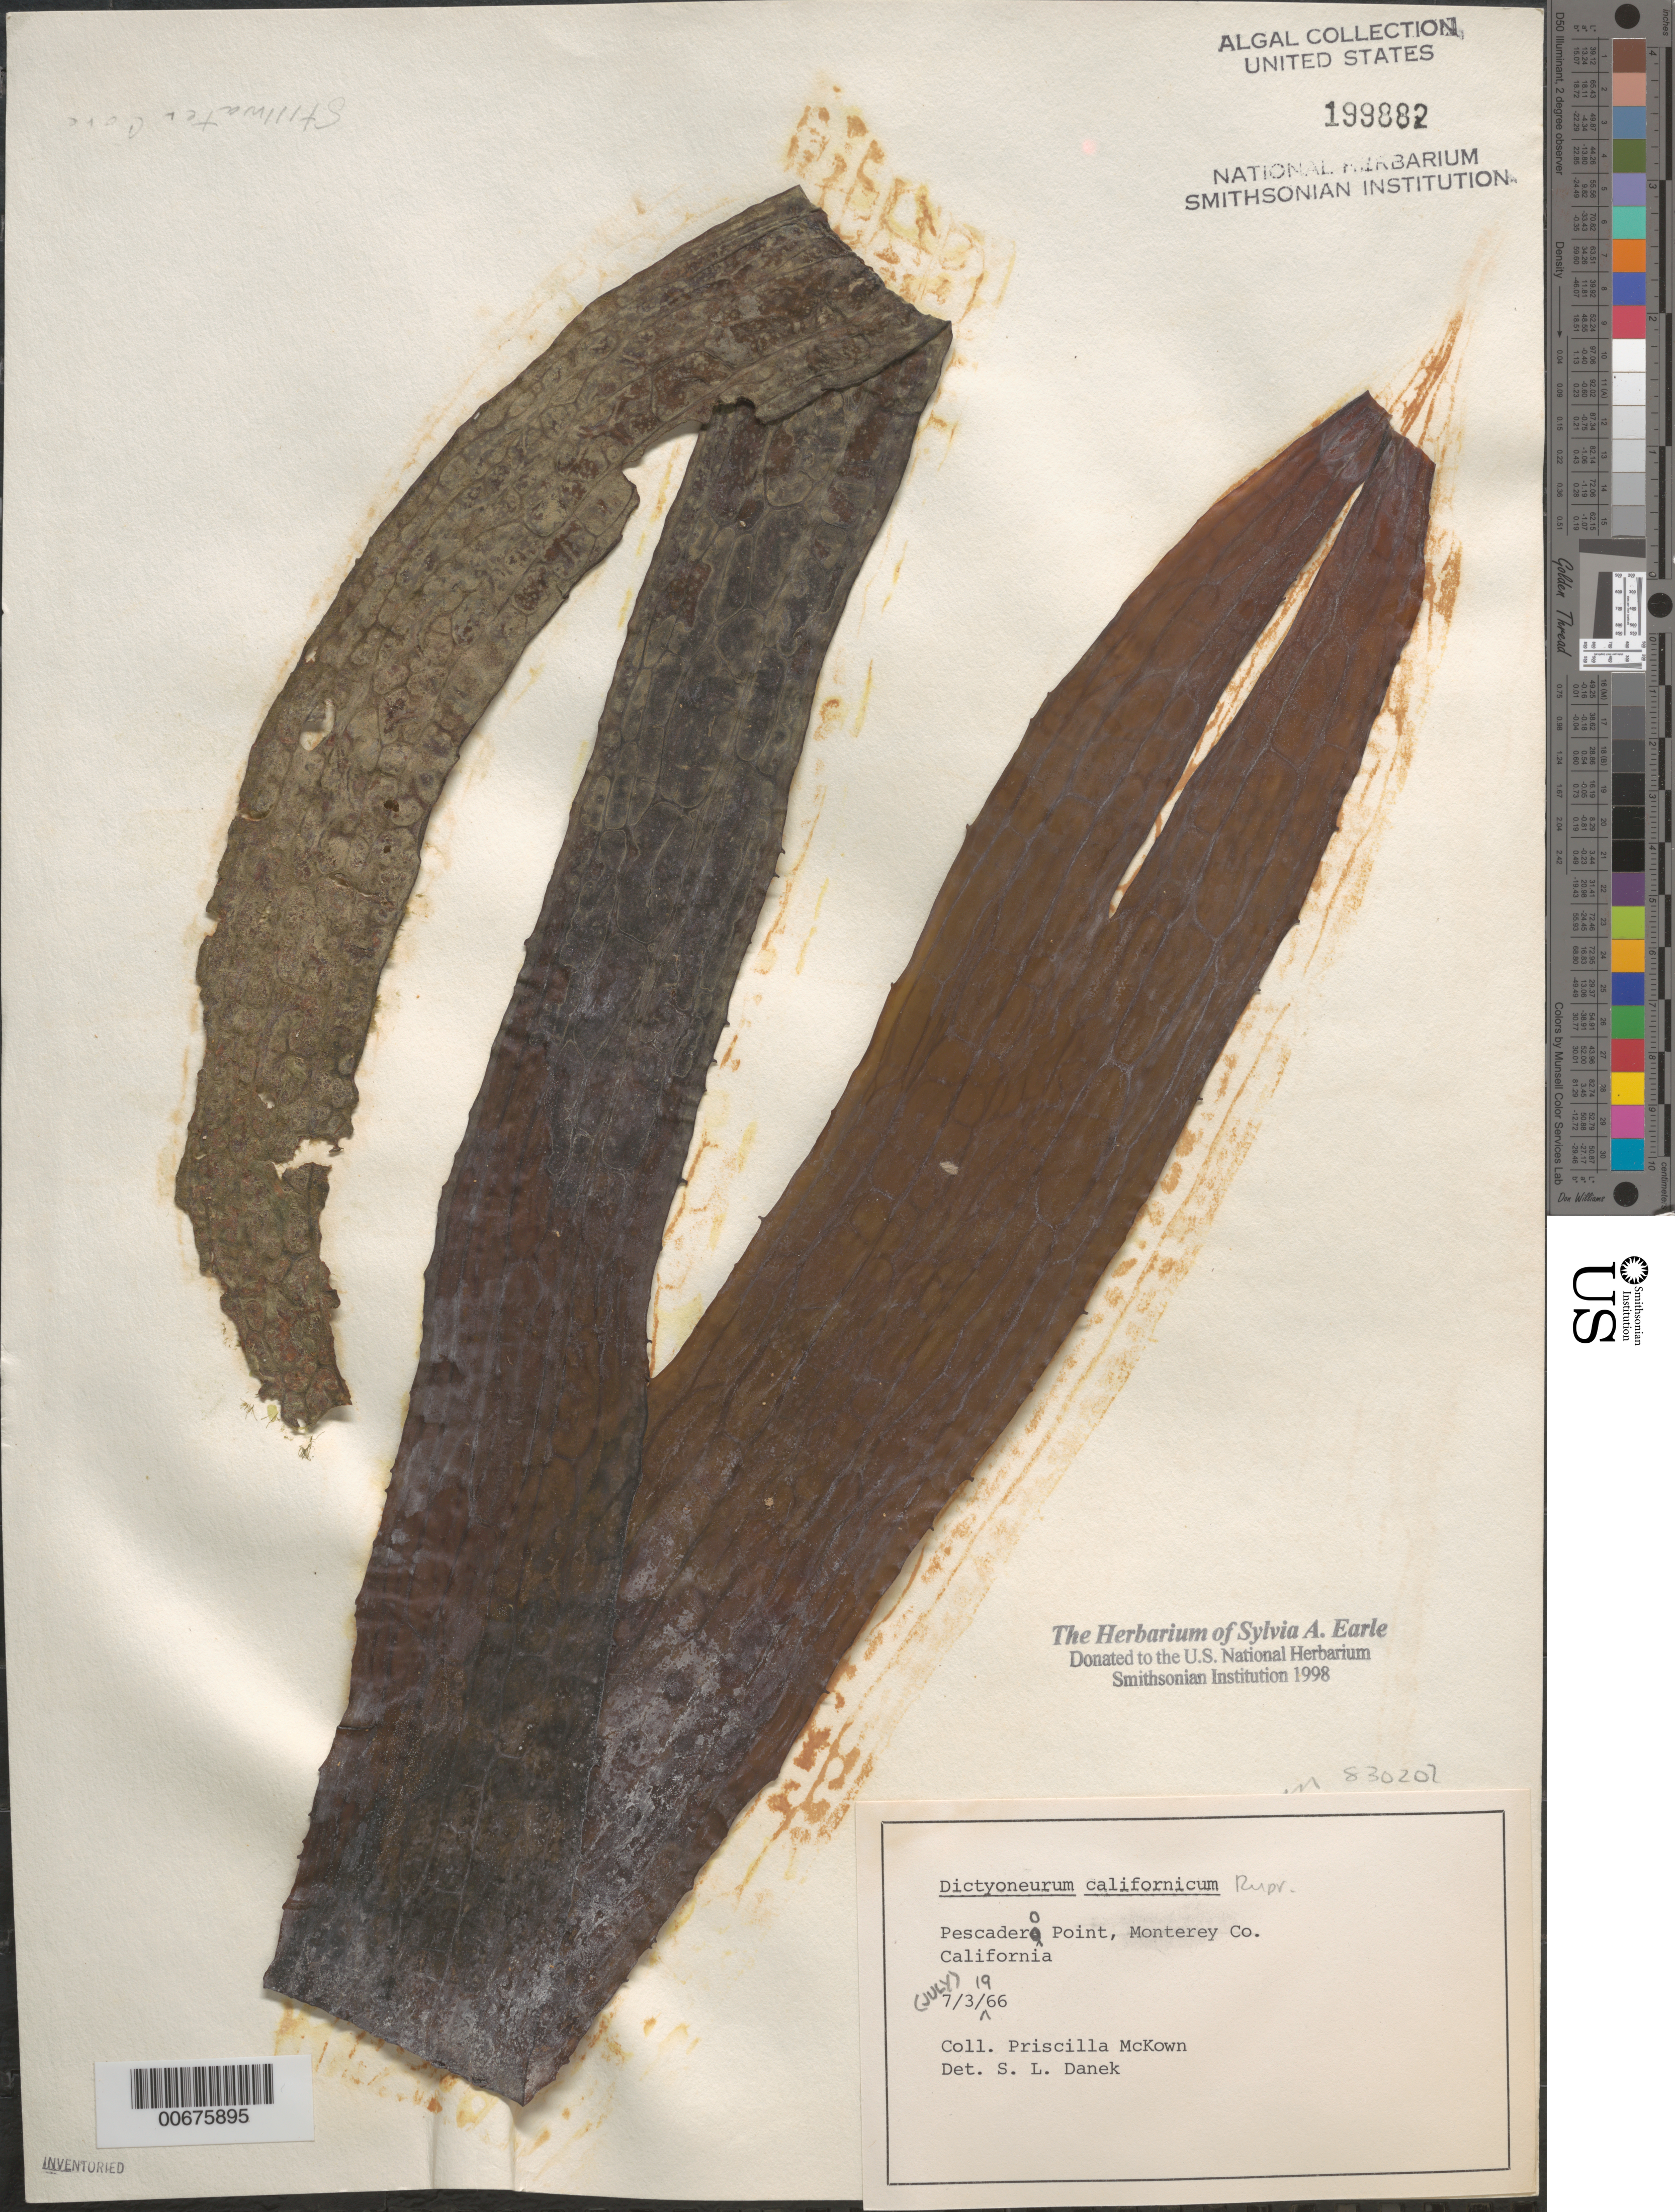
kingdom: Chromista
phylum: Ochrophyta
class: Phaeophyceae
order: Laminariales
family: Costariaceae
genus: Dictyoneurum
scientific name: Dictyoneurum californicum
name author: Rupr.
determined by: Danek, S. L.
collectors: P. McKown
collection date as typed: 03 Jul 1966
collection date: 1966-07-03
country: United States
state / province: California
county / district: Monterey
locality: Pescadero Point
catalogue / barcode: US 199882